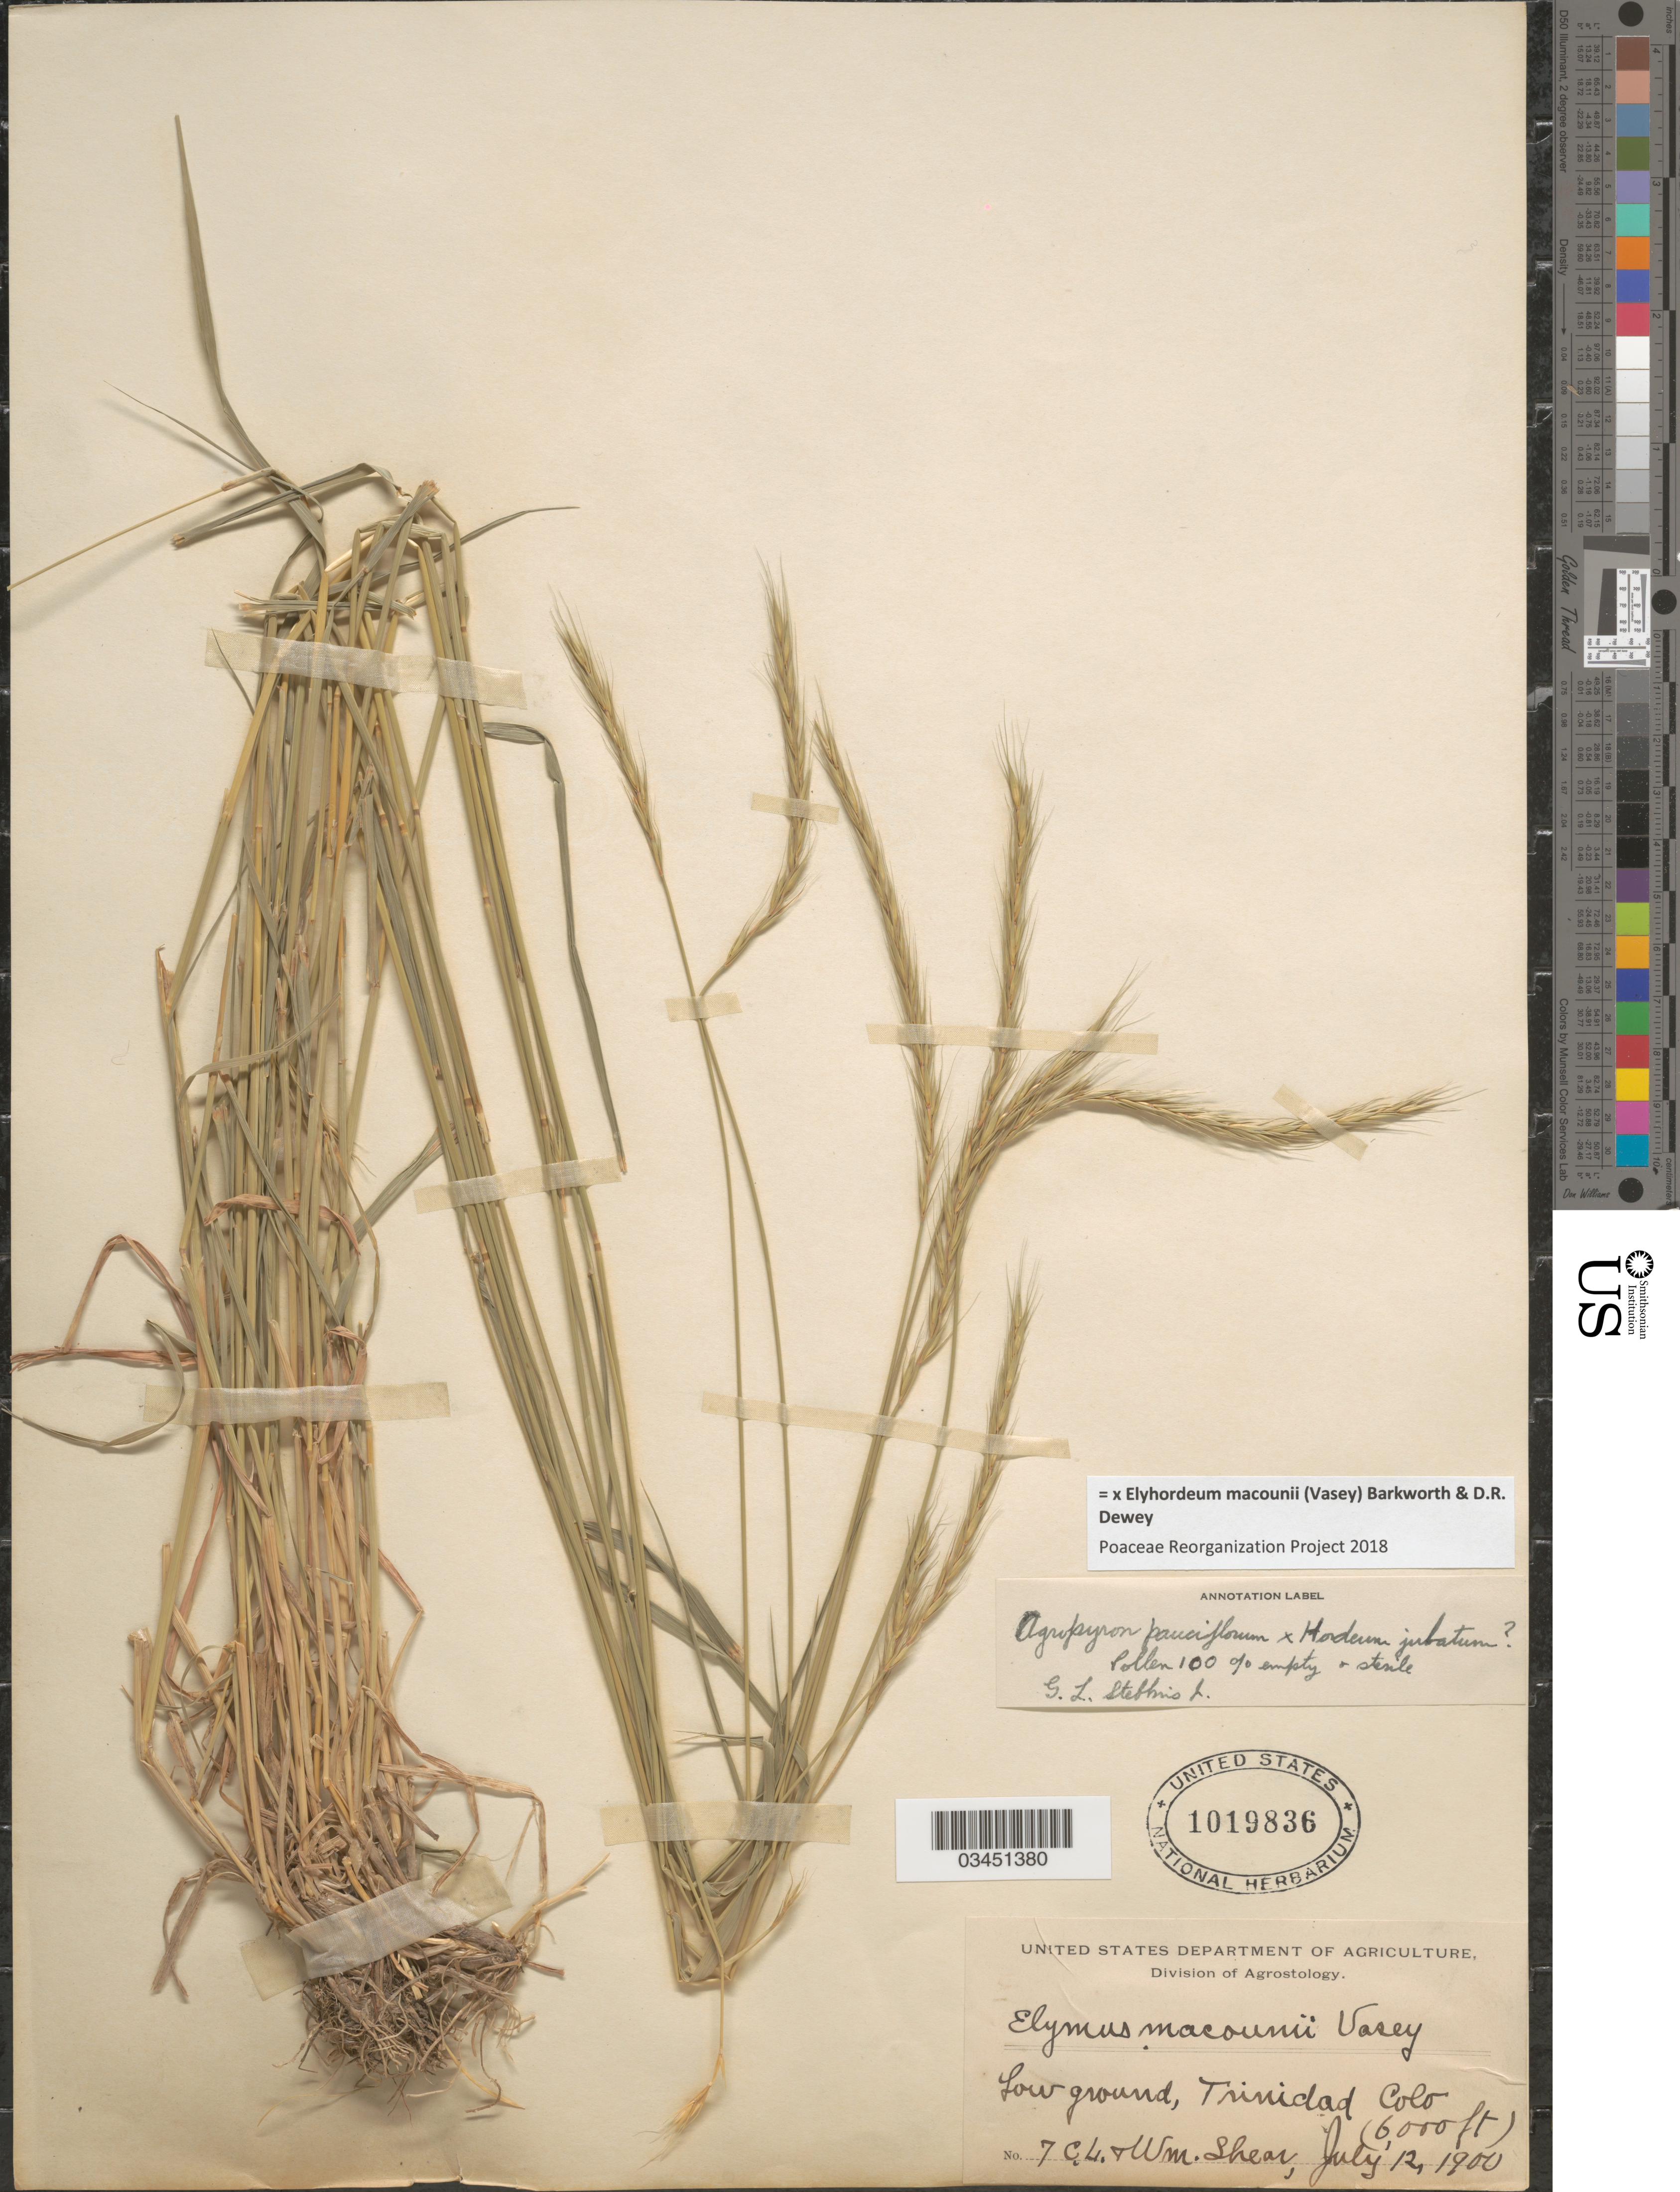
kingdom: Plantae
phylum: Tracheophyta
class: Liliopsida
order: Poales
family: Poaceae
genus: Elyhordeum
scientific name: x Elyhordeum macounii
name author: (Vasey) Barkworth & Dewey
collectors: C. L. Shear & W. Shear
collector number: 7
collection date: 1900-07-12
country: United States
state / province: Colorado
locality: Low ground, Trinidad.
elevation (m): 1829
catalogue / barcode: US 1019836